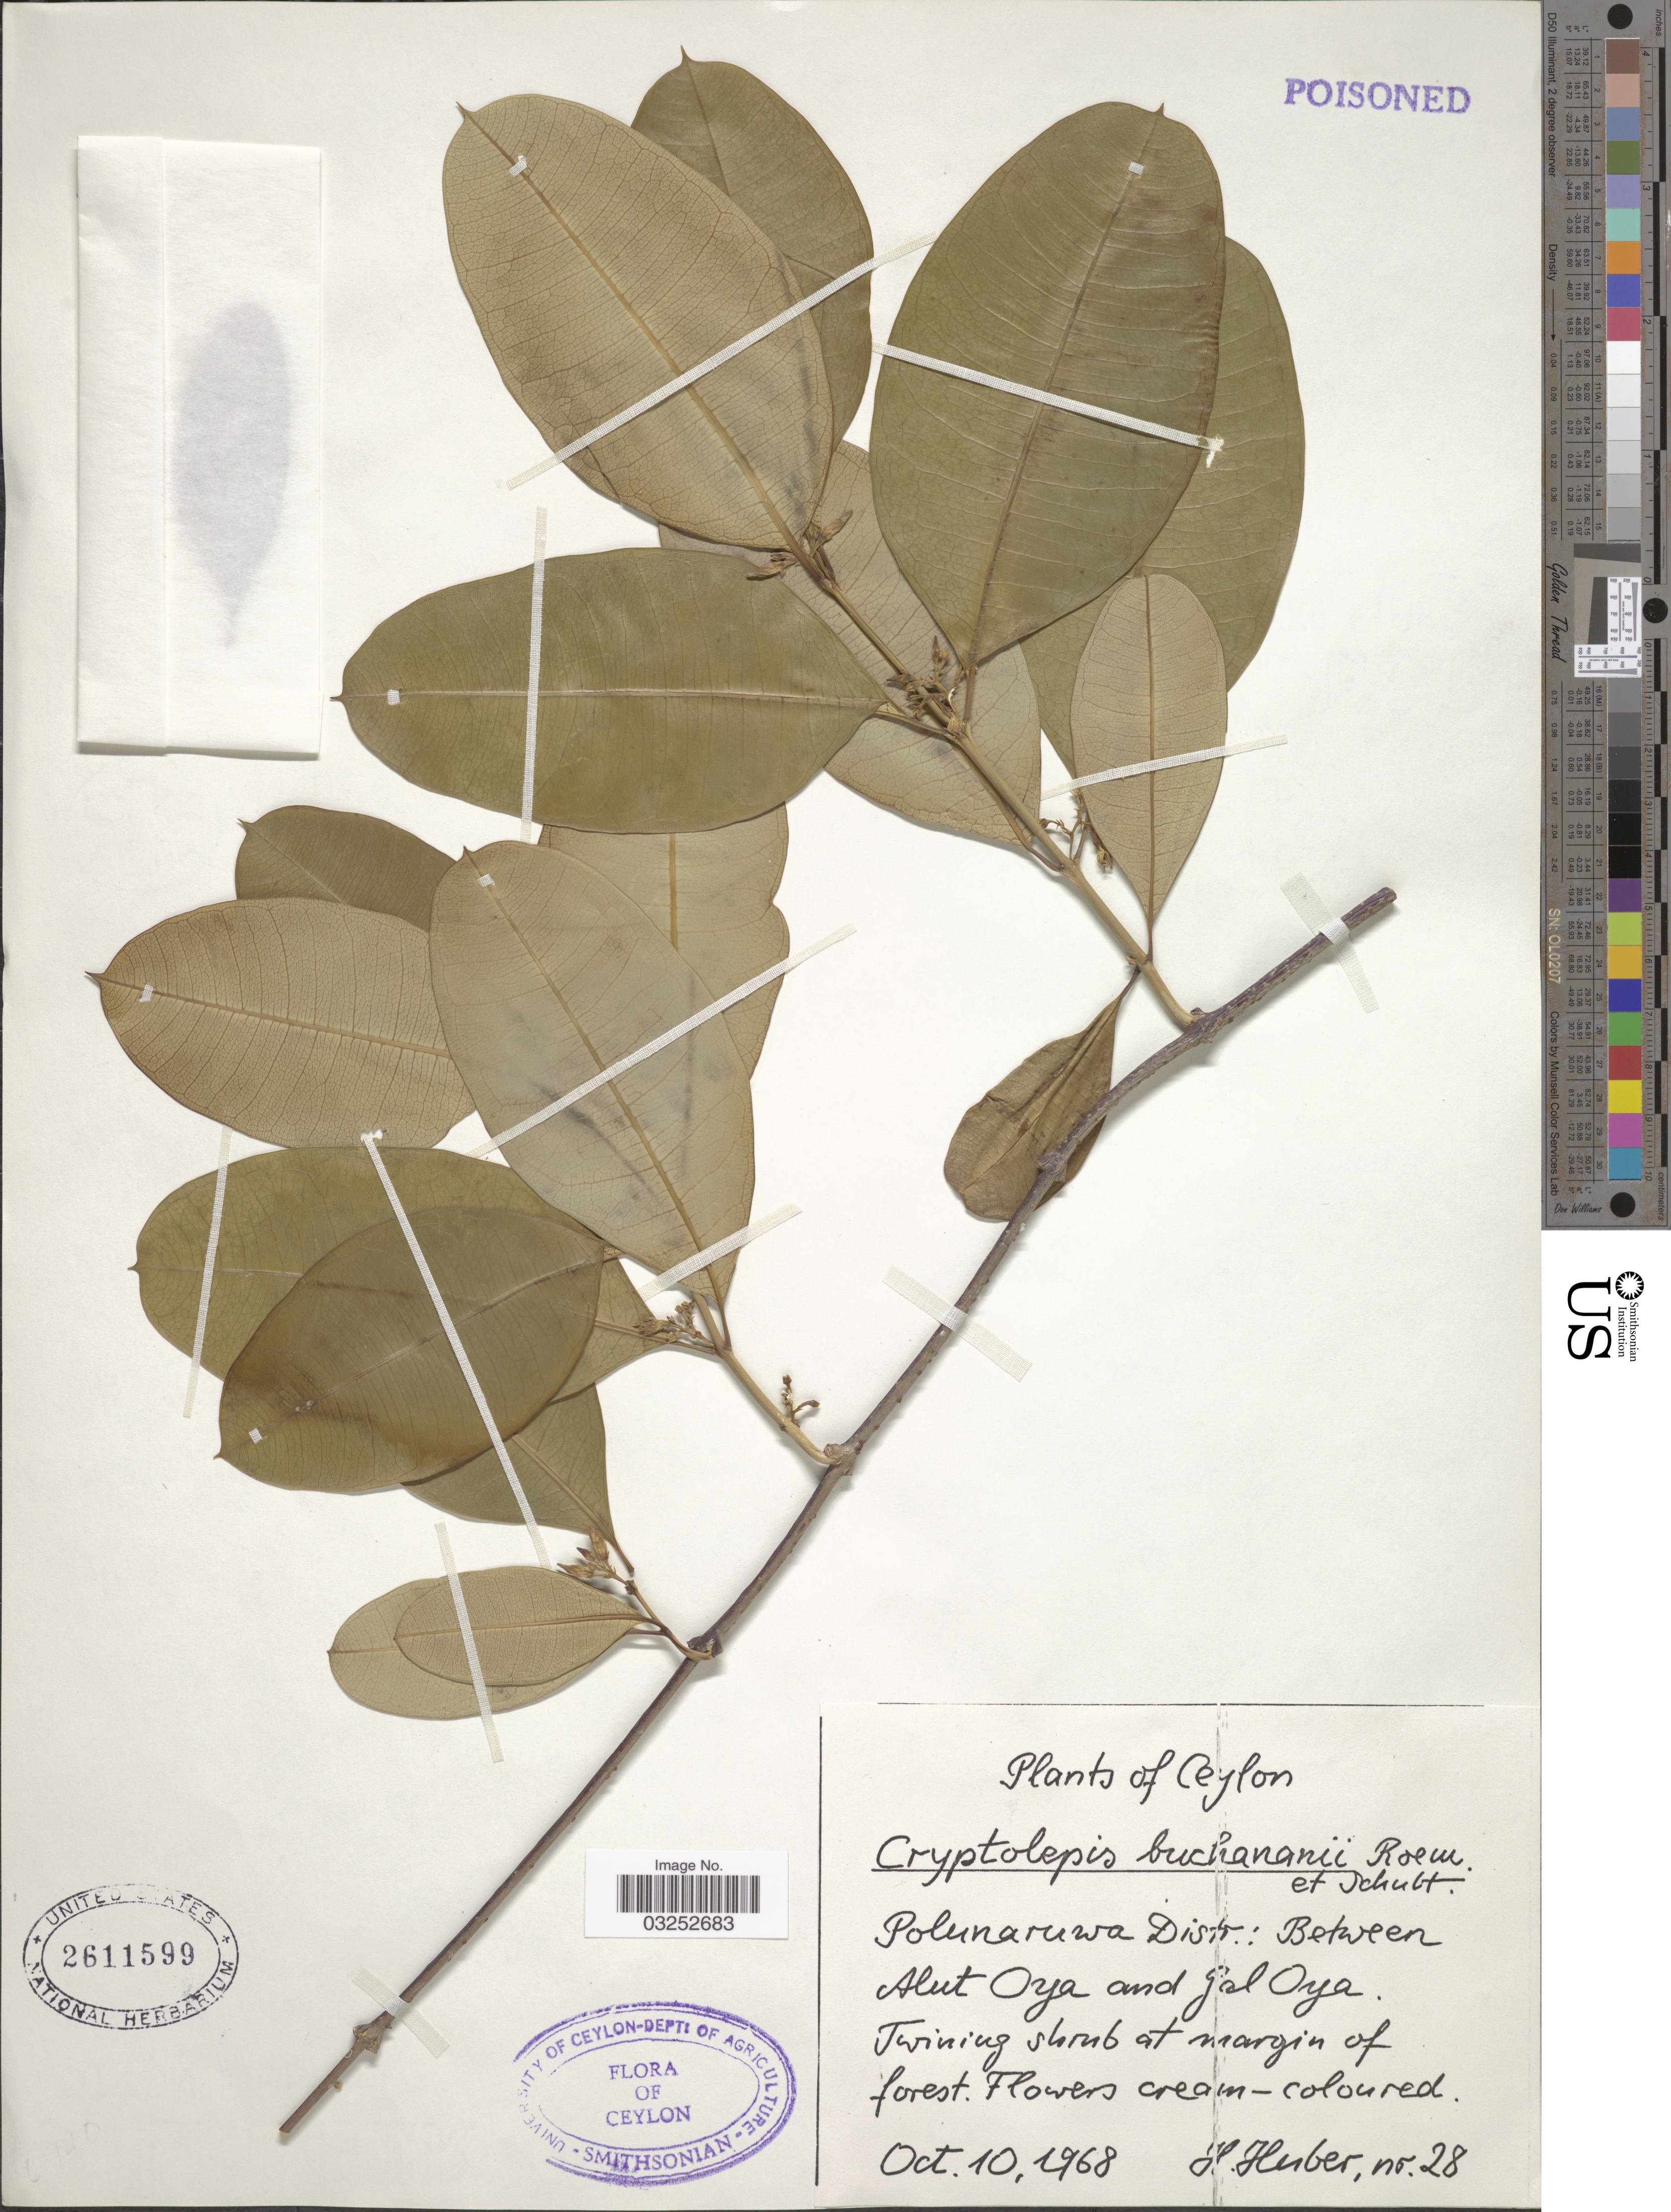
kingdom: Plantae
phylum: Tracheophyta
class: Magnoliopsida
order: Gentianales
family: Apocynaceae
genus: Cryptolepis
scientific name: Cryptolepis buchananii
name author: Roem. & Schult.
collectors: H. Huber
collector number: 28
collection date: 1968-10-10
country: Sri Lanka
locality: Ceylon, Polunaruwa Distr.: Between Alut Oya and Gal Oya.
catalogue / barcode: US 2611599